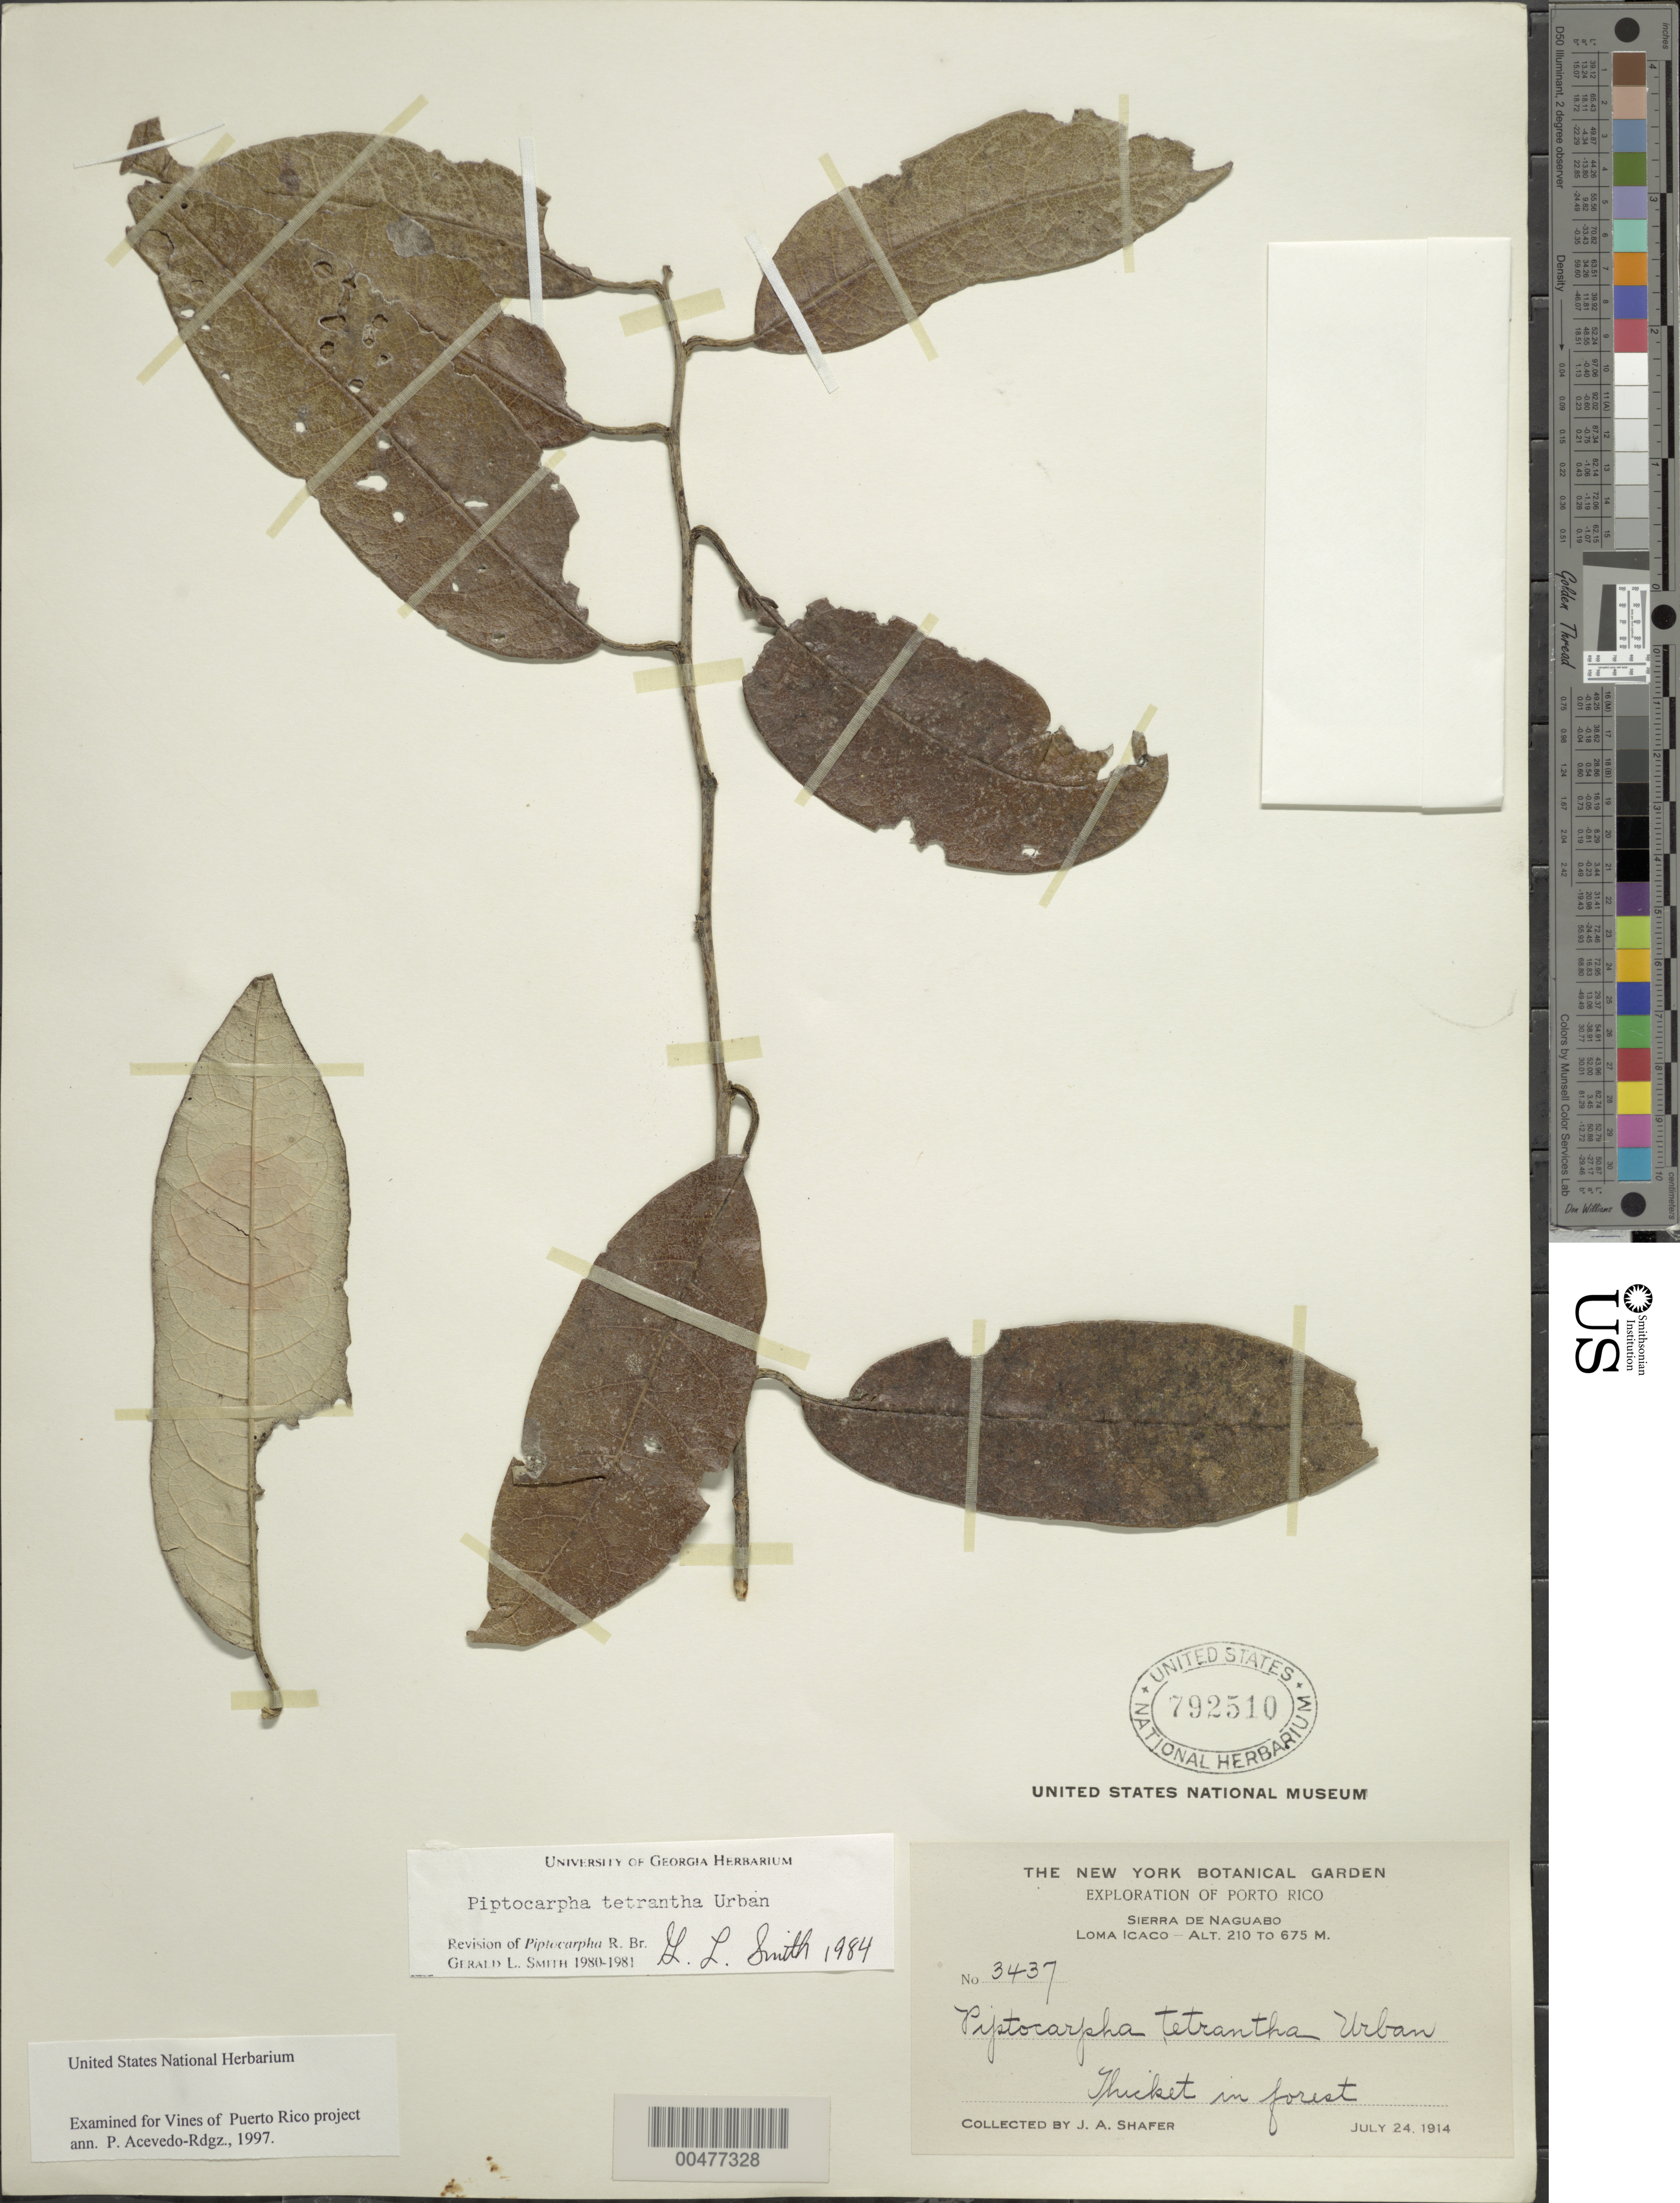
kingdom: Plantae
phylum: Tracheophyta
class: Magnoliopsida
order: Asterales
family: Asteraceae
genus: Piptocarpha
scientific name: Piptocarpha tetrantha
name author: Urb.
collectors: J. A. Shafer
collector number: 3437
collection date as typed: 24 Jul 1914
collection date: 1914-07-24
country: Puerto Rico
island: Greater Antilles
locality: Sierra de Naguabo, Loma Icaco. Thicket in forest.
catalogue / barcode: US 792510